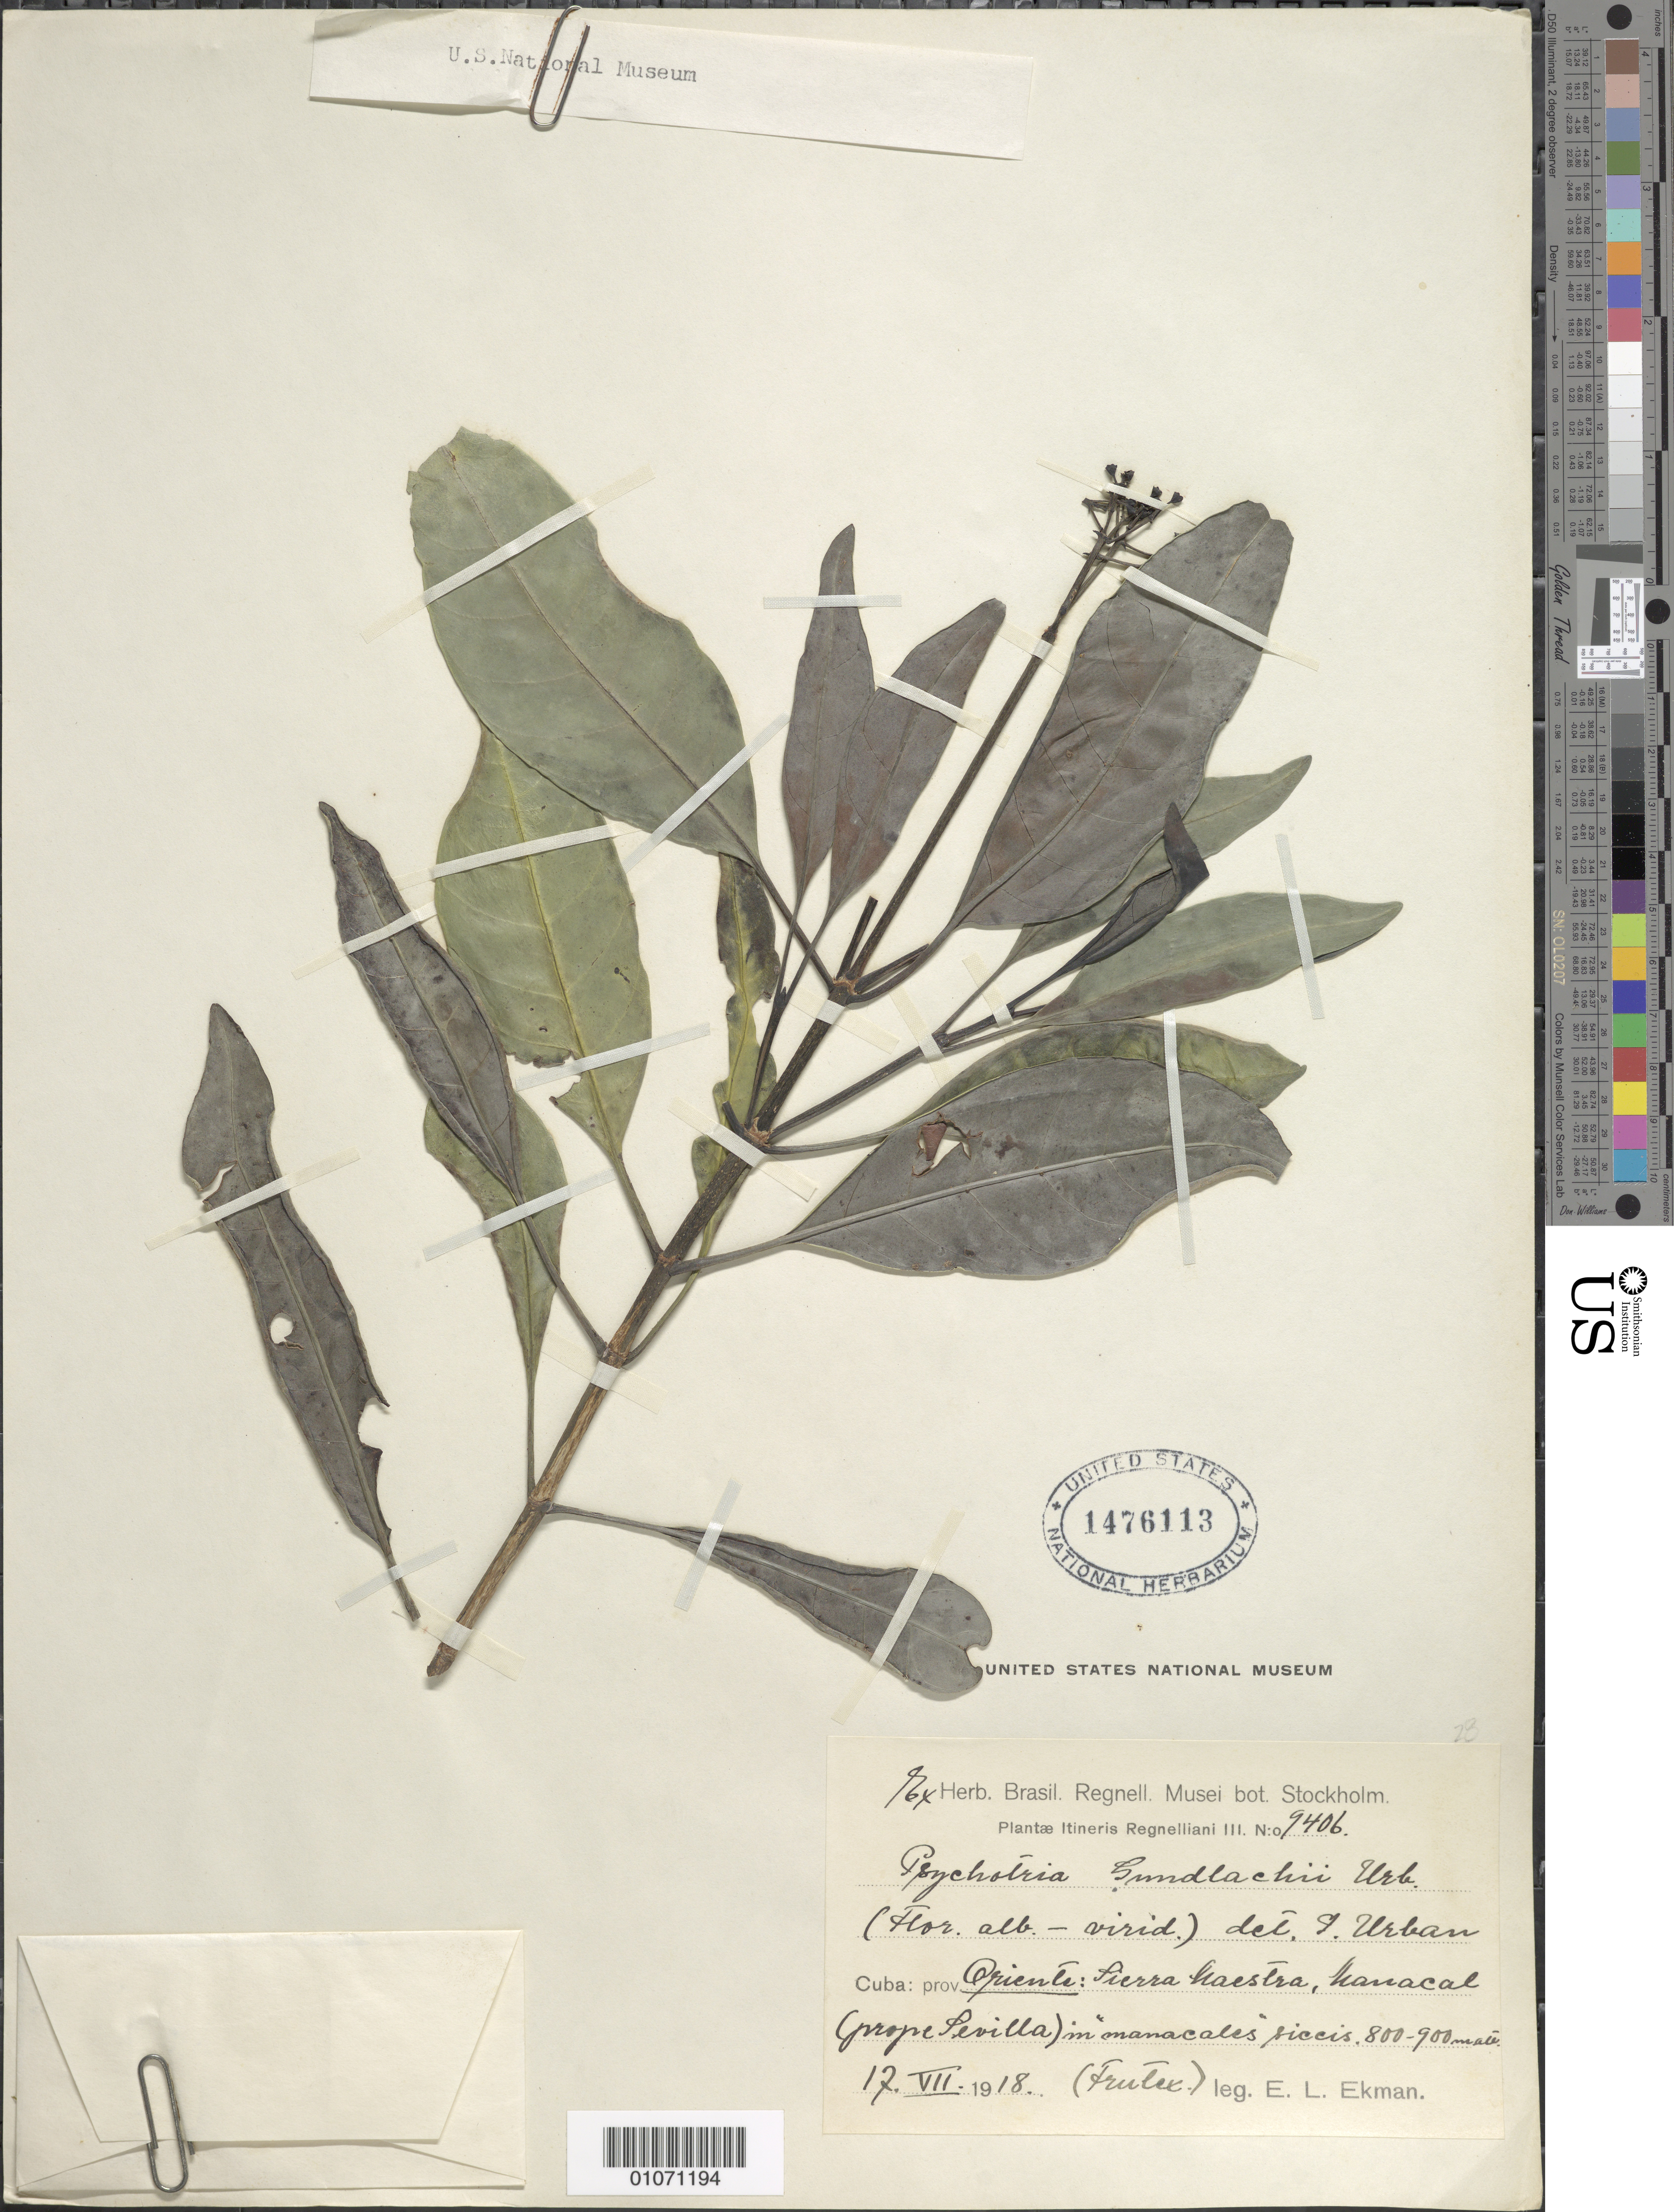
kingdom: Plantae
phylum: Tracheophyta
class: Magnoliopsida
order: Gentianales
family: Rubiaceae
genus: Psychotria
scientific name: Psychotria gundlachii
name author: Urb.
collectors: E. L. Ekman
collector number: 9406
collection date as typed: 17 Jul 1918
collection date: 1918-07-17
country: Cuba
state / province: Oriente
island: Cuba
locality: Sierra Maesra, Manacal (prope Sevilla)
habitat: In "manacales" siccis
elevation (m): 800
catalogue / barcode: US 1476113